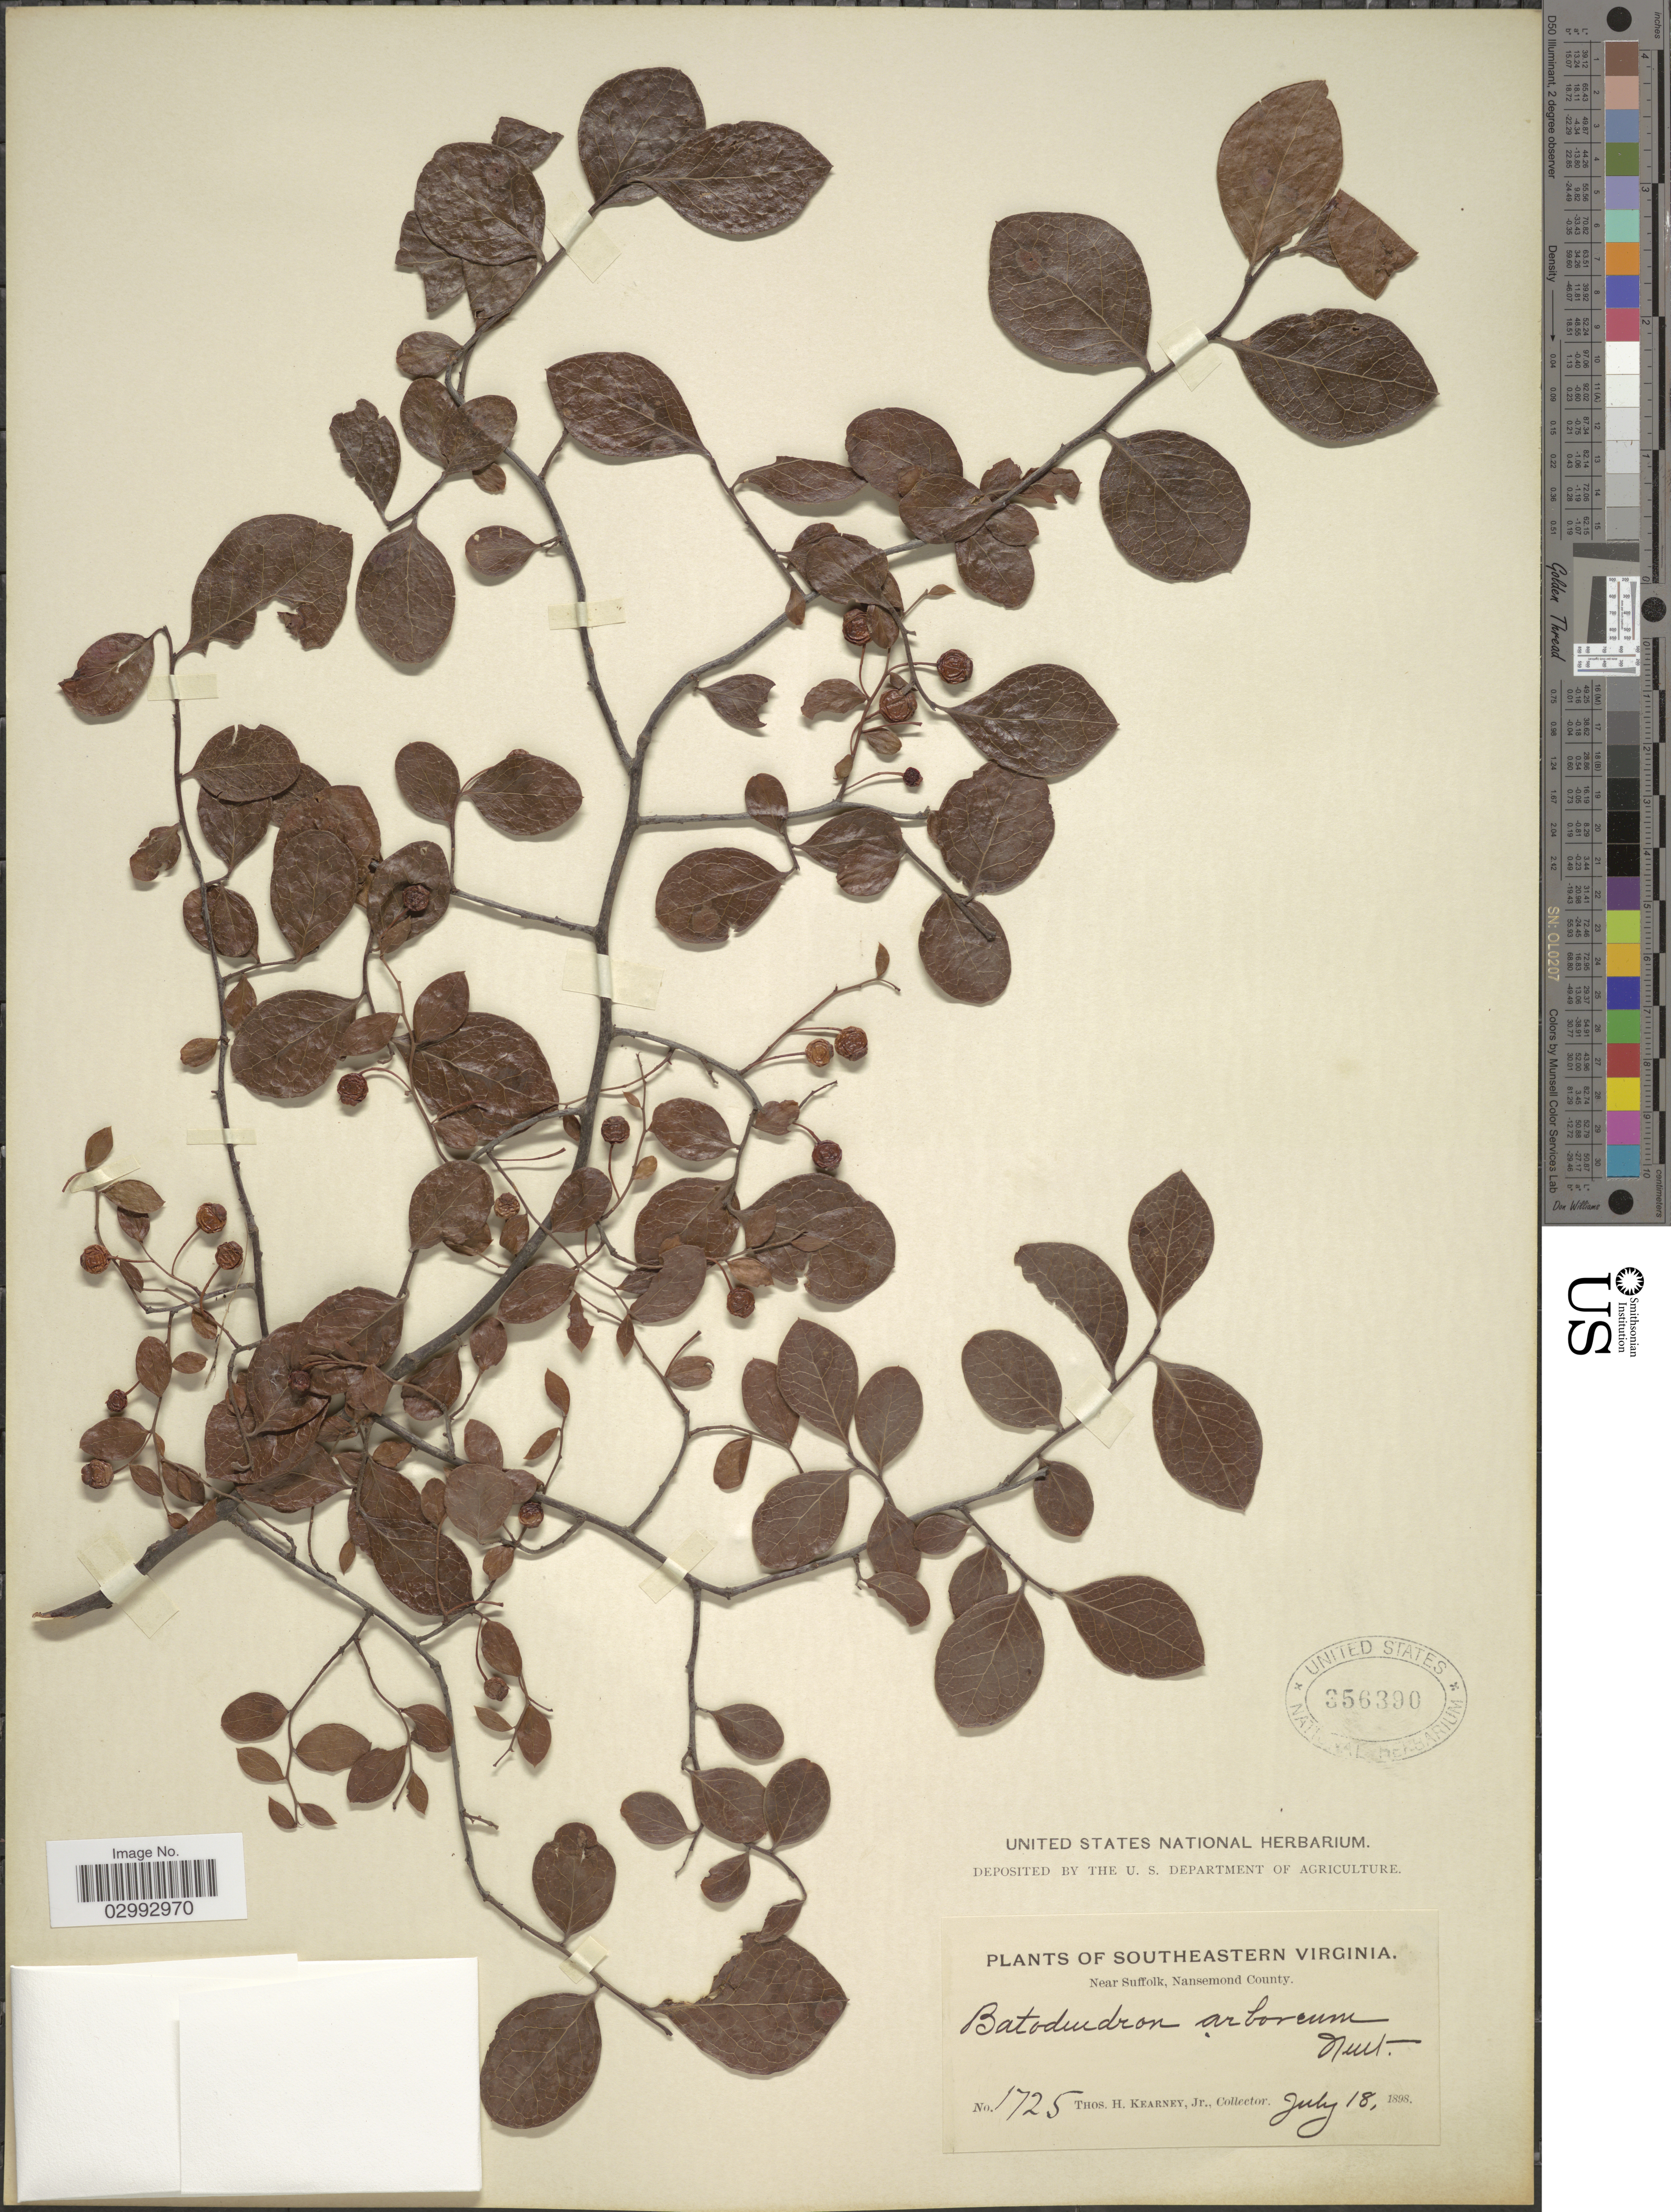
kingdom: Plantae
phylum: Tracheophyta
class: Magnoliopsida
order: Ericales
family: Ericaceae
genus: Batodendron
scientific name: Batodendron arboreum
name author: Nutt.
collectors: T. H. Kearney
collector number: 1725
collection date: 1898-07-18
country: United States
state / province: Virginia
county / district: City of Suffolk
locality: Southeastern Virginia. Near Suffolk, Nansemond County.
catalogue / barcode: US 356390